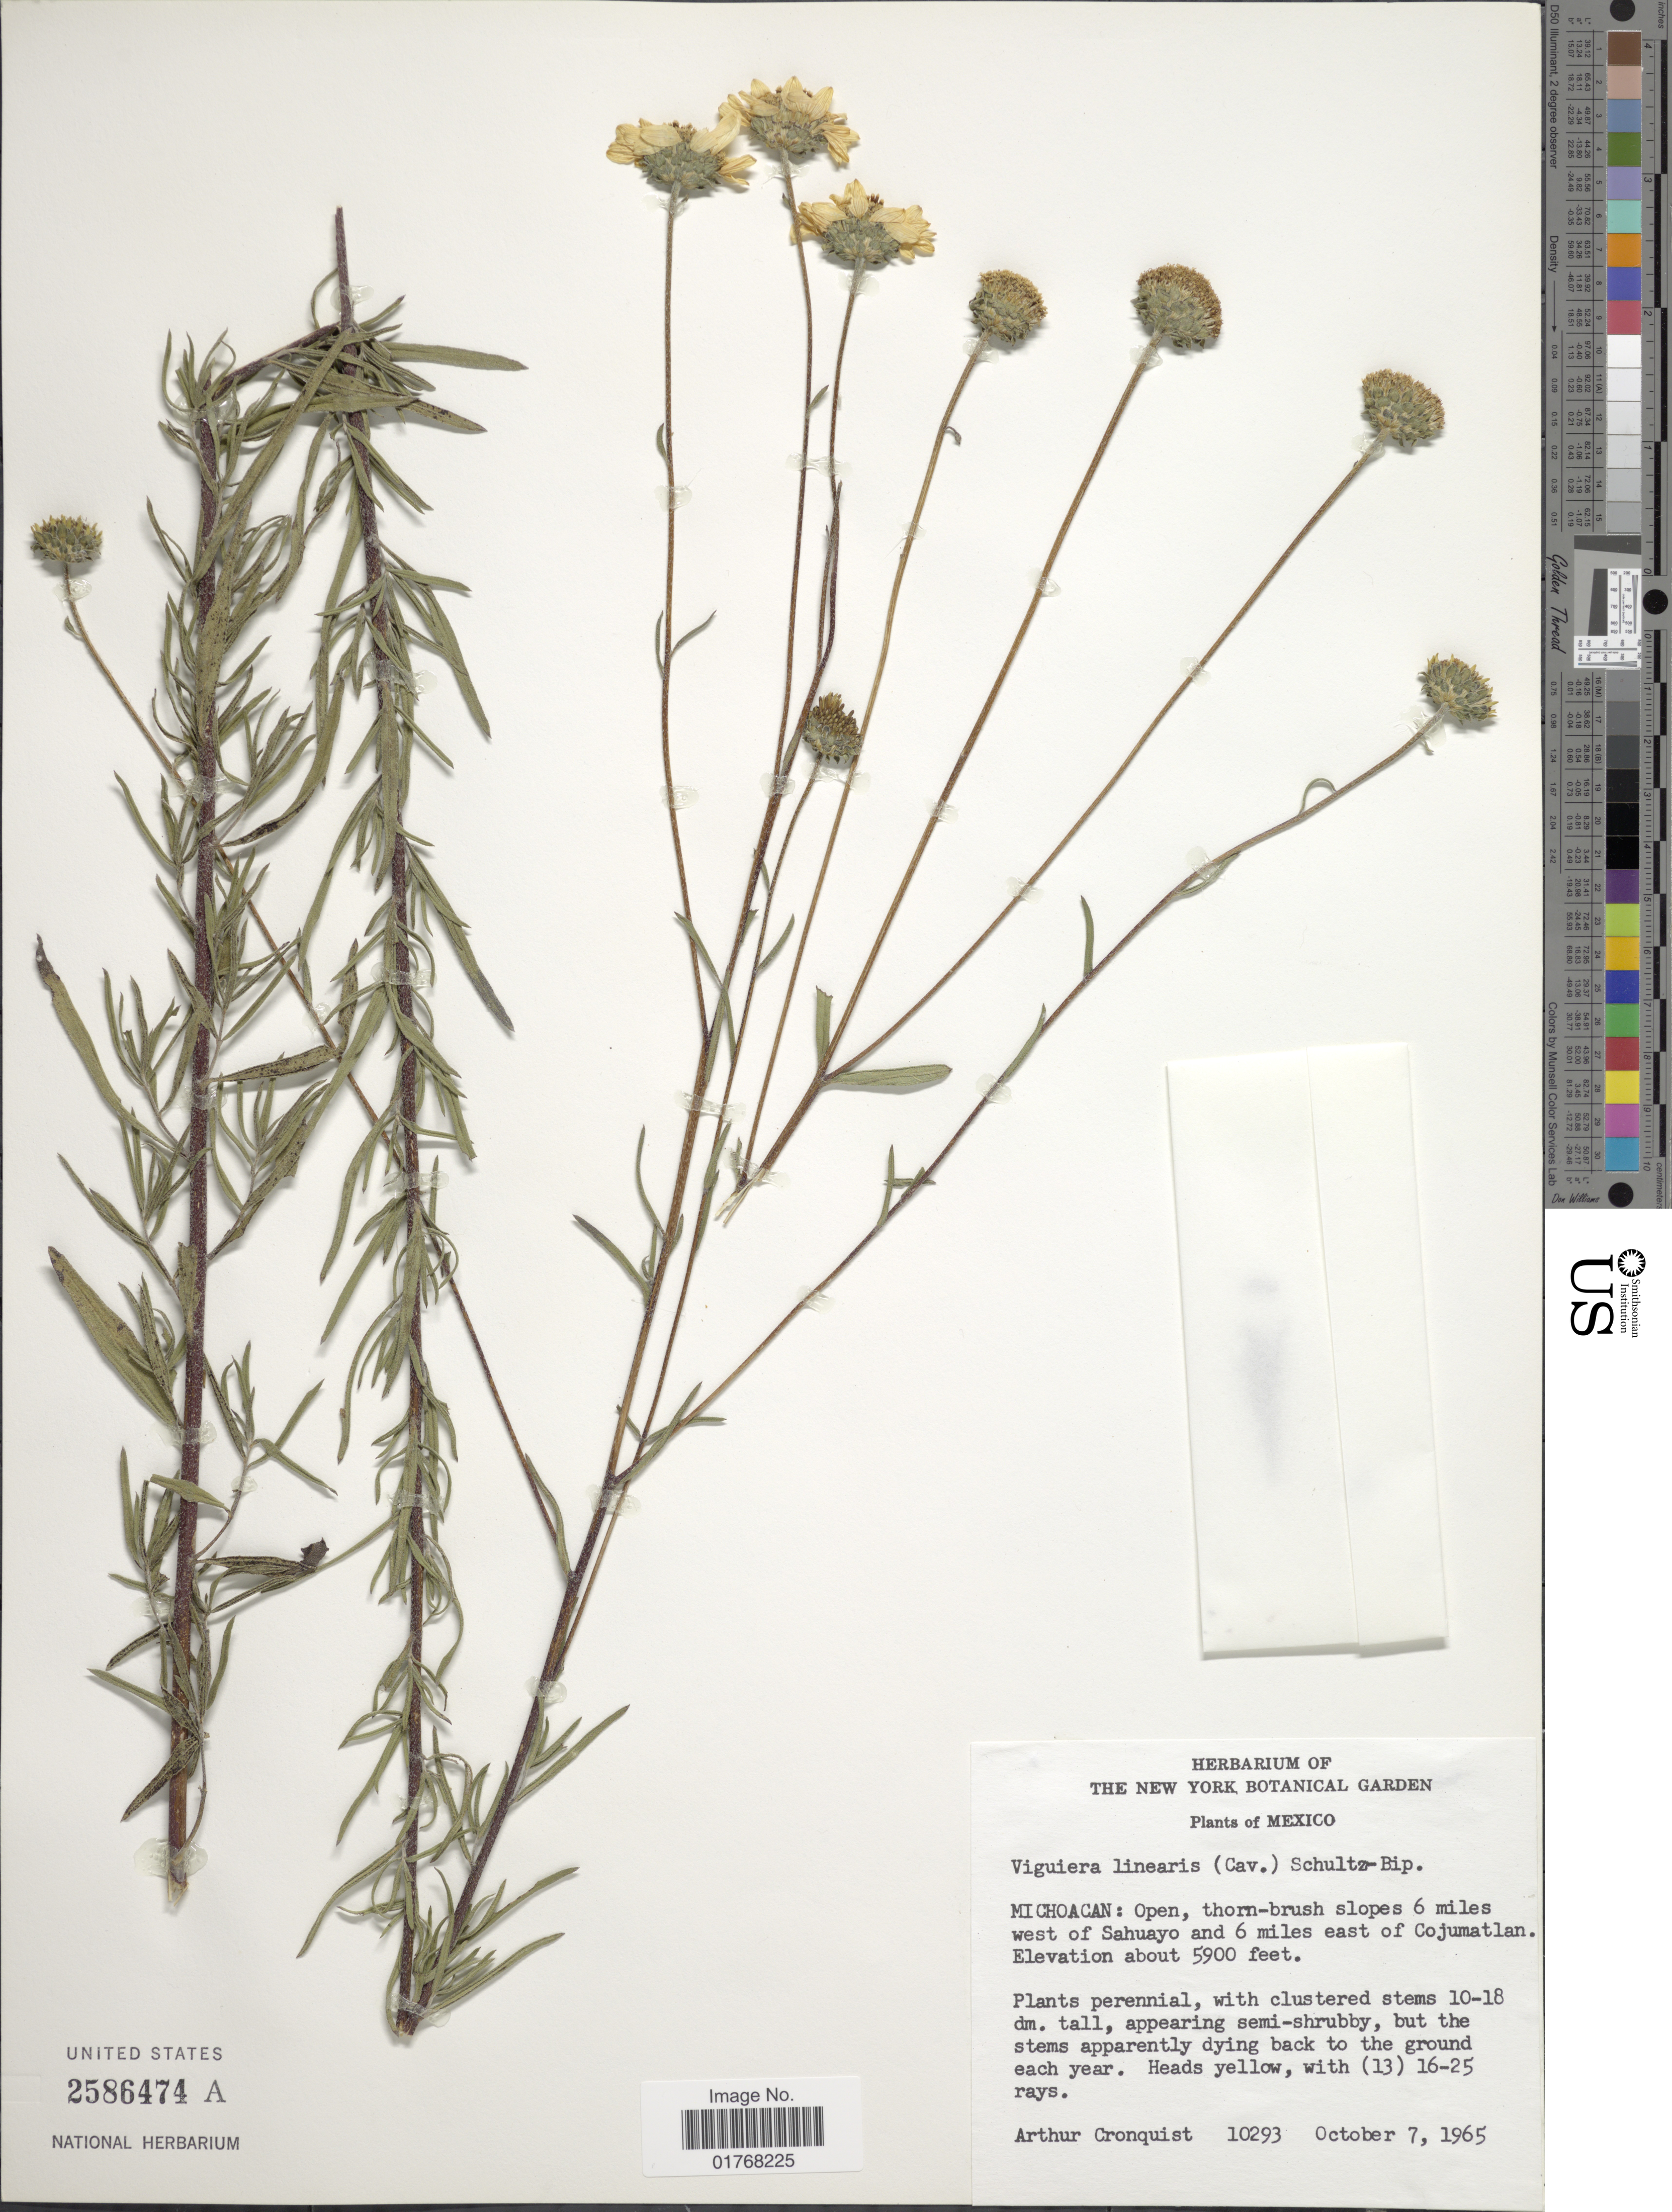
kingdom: Plantae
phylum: Tracheophyta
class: Magnoliopsida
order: Asterales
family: Asteraceae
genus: Viguiera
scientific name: Viguiera linearis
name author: (Cav.) Sch. Bip. & Hemsl.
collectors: A. J. Cronquist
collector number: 10293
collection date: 1965-10-07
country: Mexico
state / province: Michoacán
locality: Open, thorn-brush slopes 6 miles west of Sahuayo and 6 miles east of Cojumatlan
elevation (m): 1798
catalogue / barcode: US 2586474A